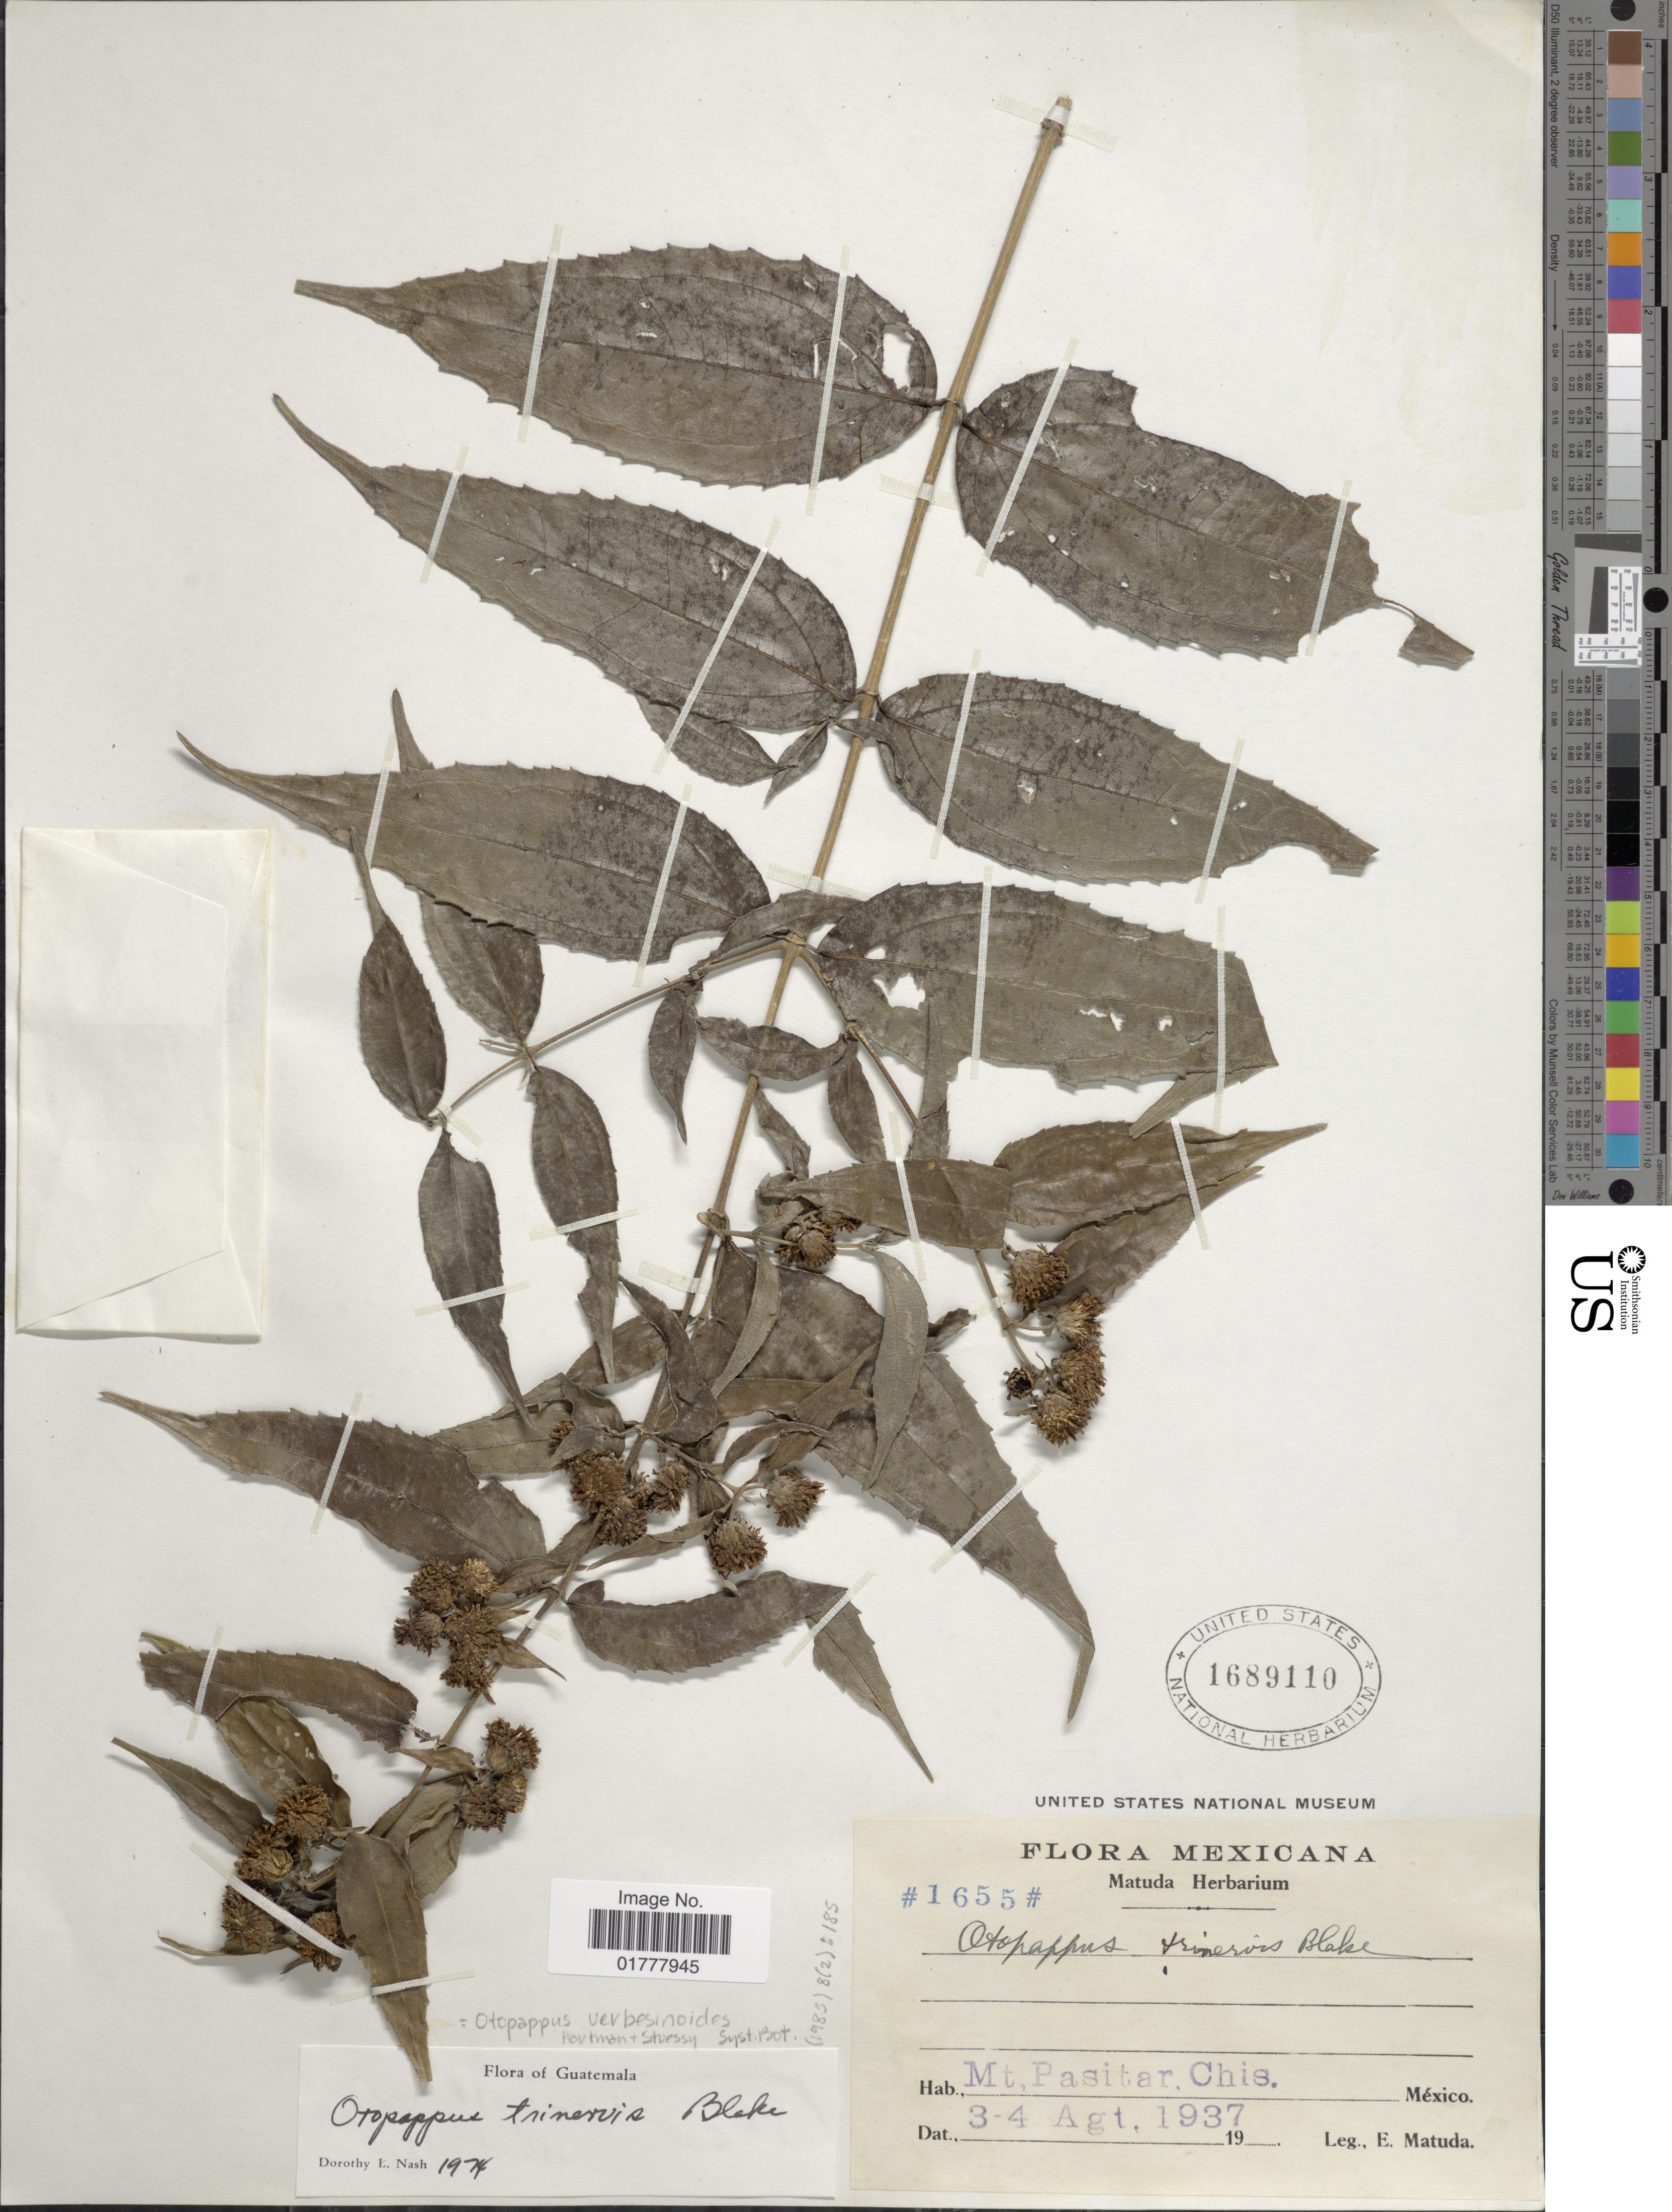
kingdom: Plantae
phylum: Tracheophyta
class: Magnoliopsida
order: Asterales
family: Asteraceae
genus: Otopappus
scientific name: Otopappus verbesinoides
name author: Benth.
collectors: E. Matuda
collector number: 1655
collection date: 1937-08-03/1937-08-04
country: Mexico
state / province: Chiapas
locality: Mt. Pasitar, Chis., Mexico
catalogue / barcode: US 1689110